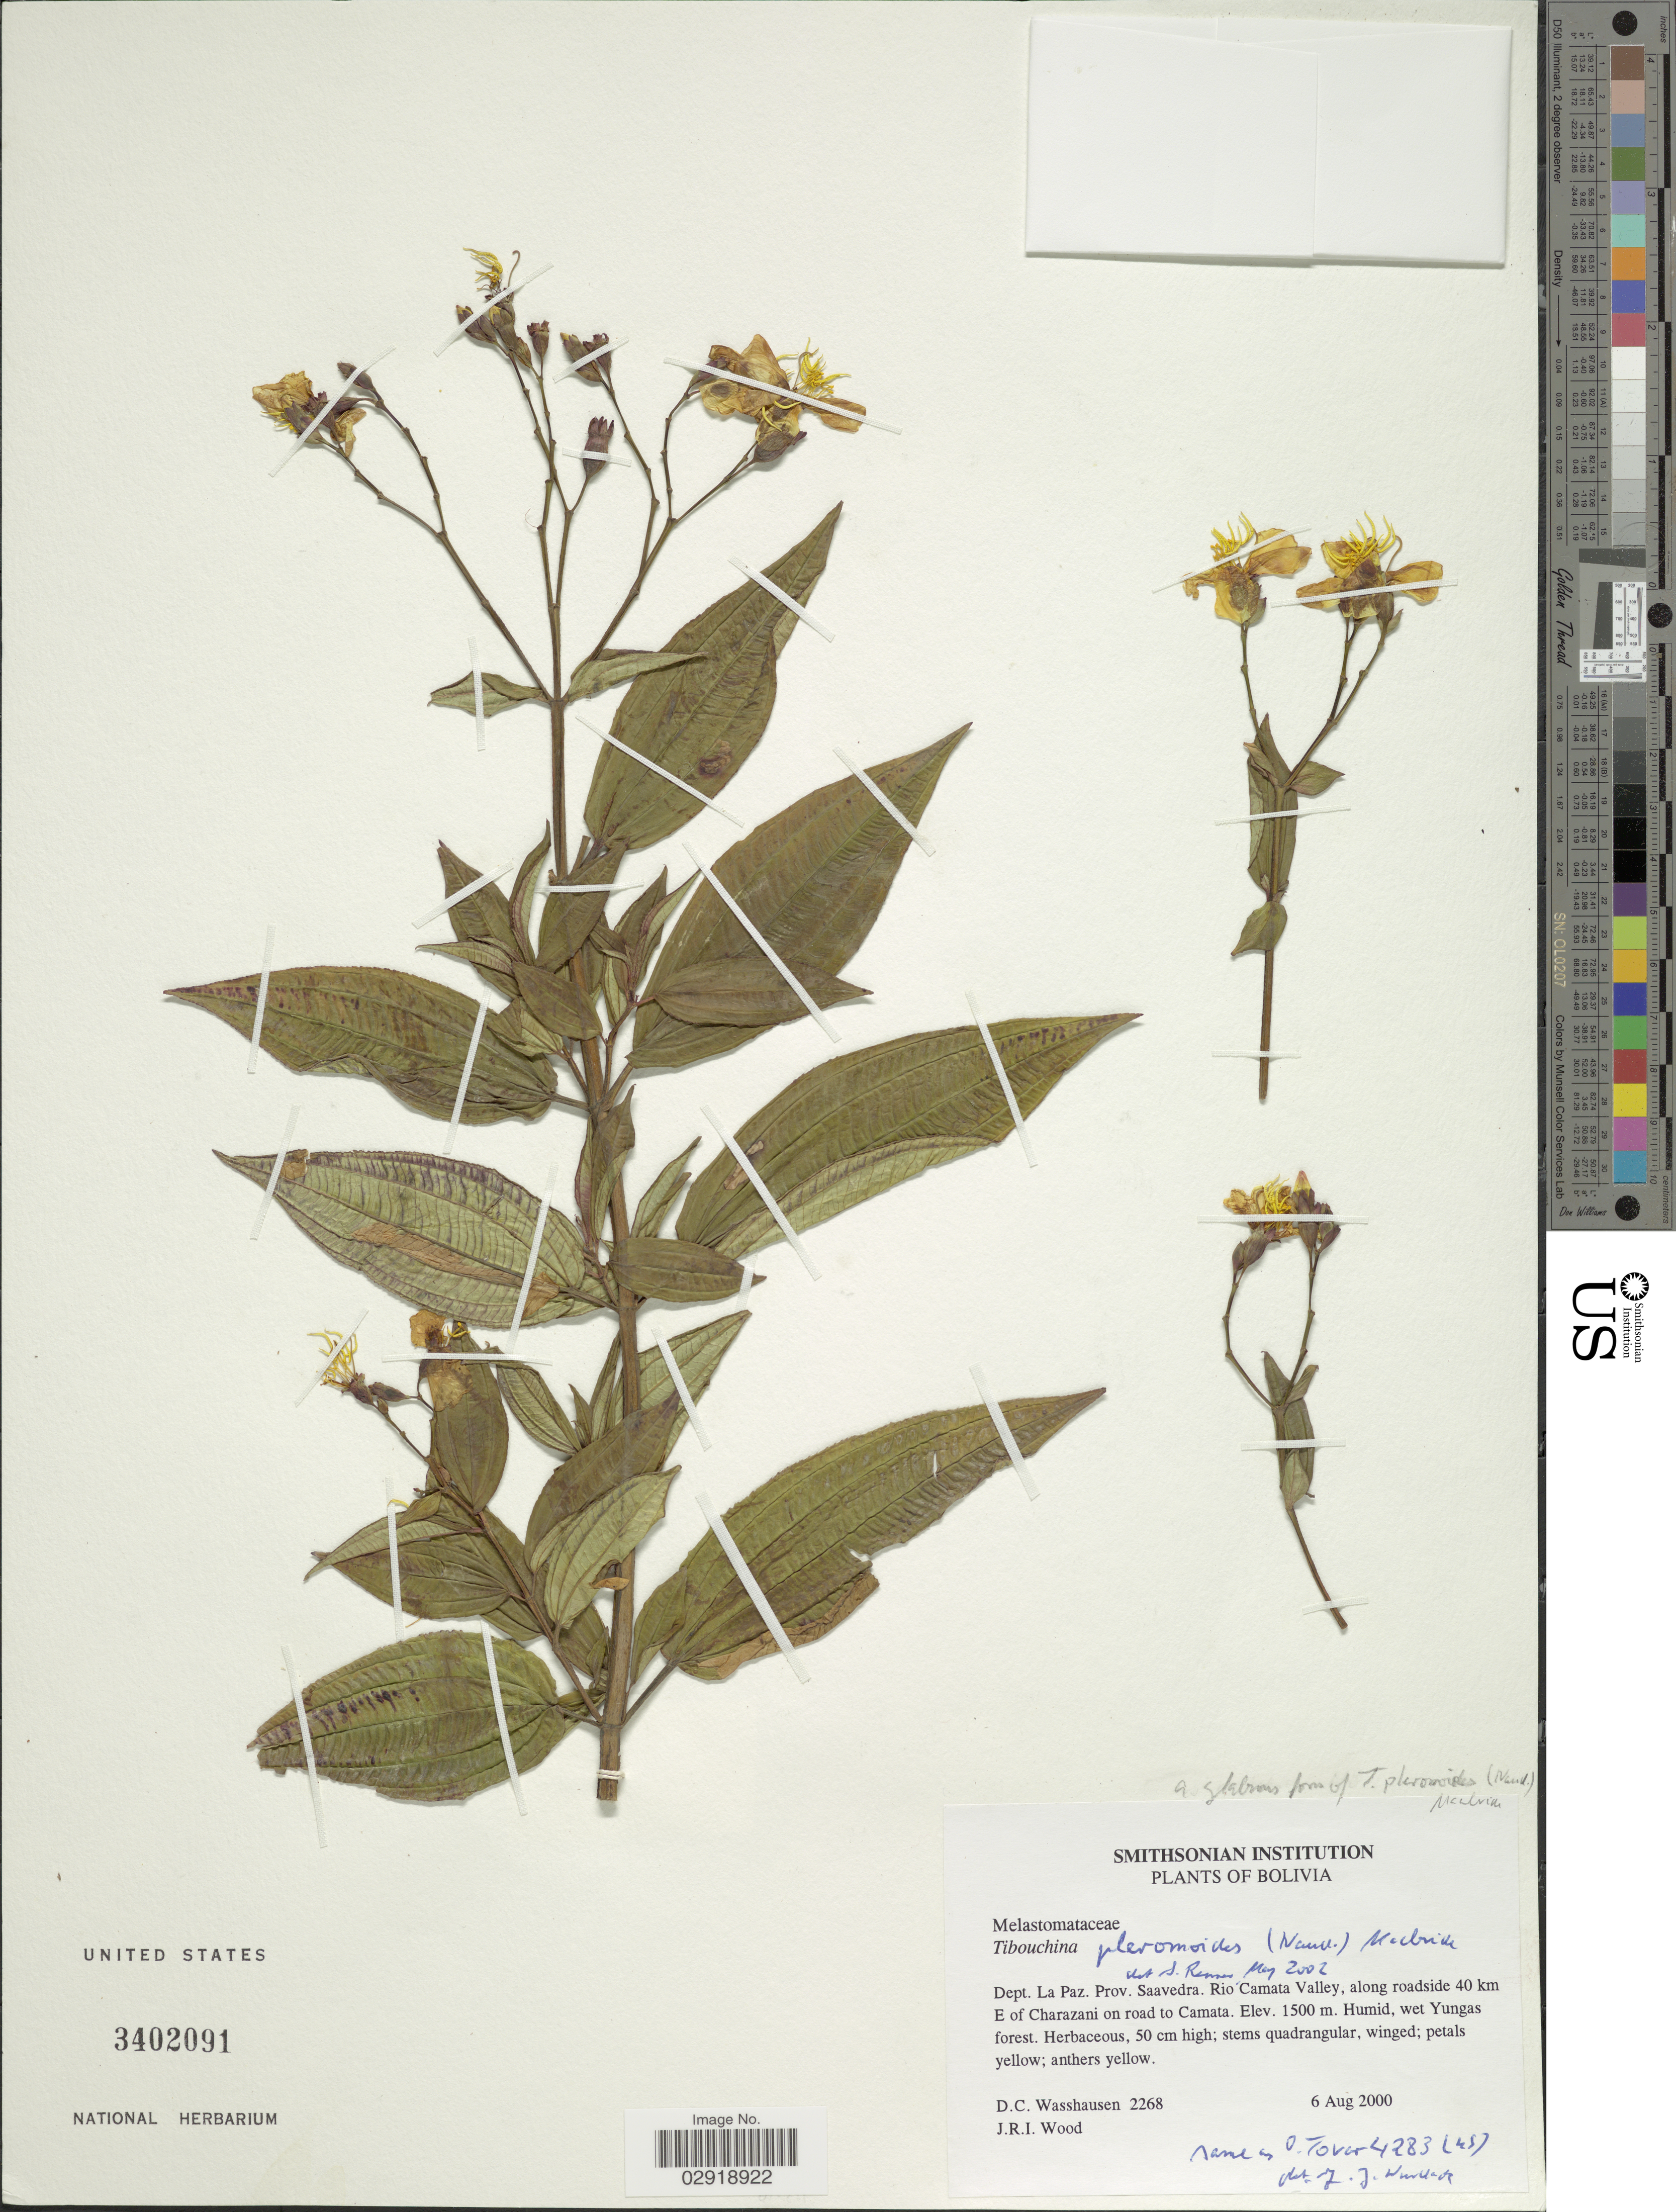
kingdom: Plantae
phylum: Tracheophyta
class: Magnoliopsida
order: Myrtales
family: Melastomataceae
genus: Chaetogastra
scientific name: Chaetogastra pleromoides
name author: (Naudin) P.J.F. Guim. & Michelang.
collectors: D. C. Wasshausen & J. R. I. Wood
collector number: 2268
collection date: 2000-08-06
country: Bolivia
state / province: La Paz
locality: Dept. La Paz. Prov. Saavedra. Rio Camata Valley, along roadside 40 km E of Charazani on road to Camata. Humid, wet Yungas forest.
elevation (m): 1500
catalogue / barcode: US 3402091